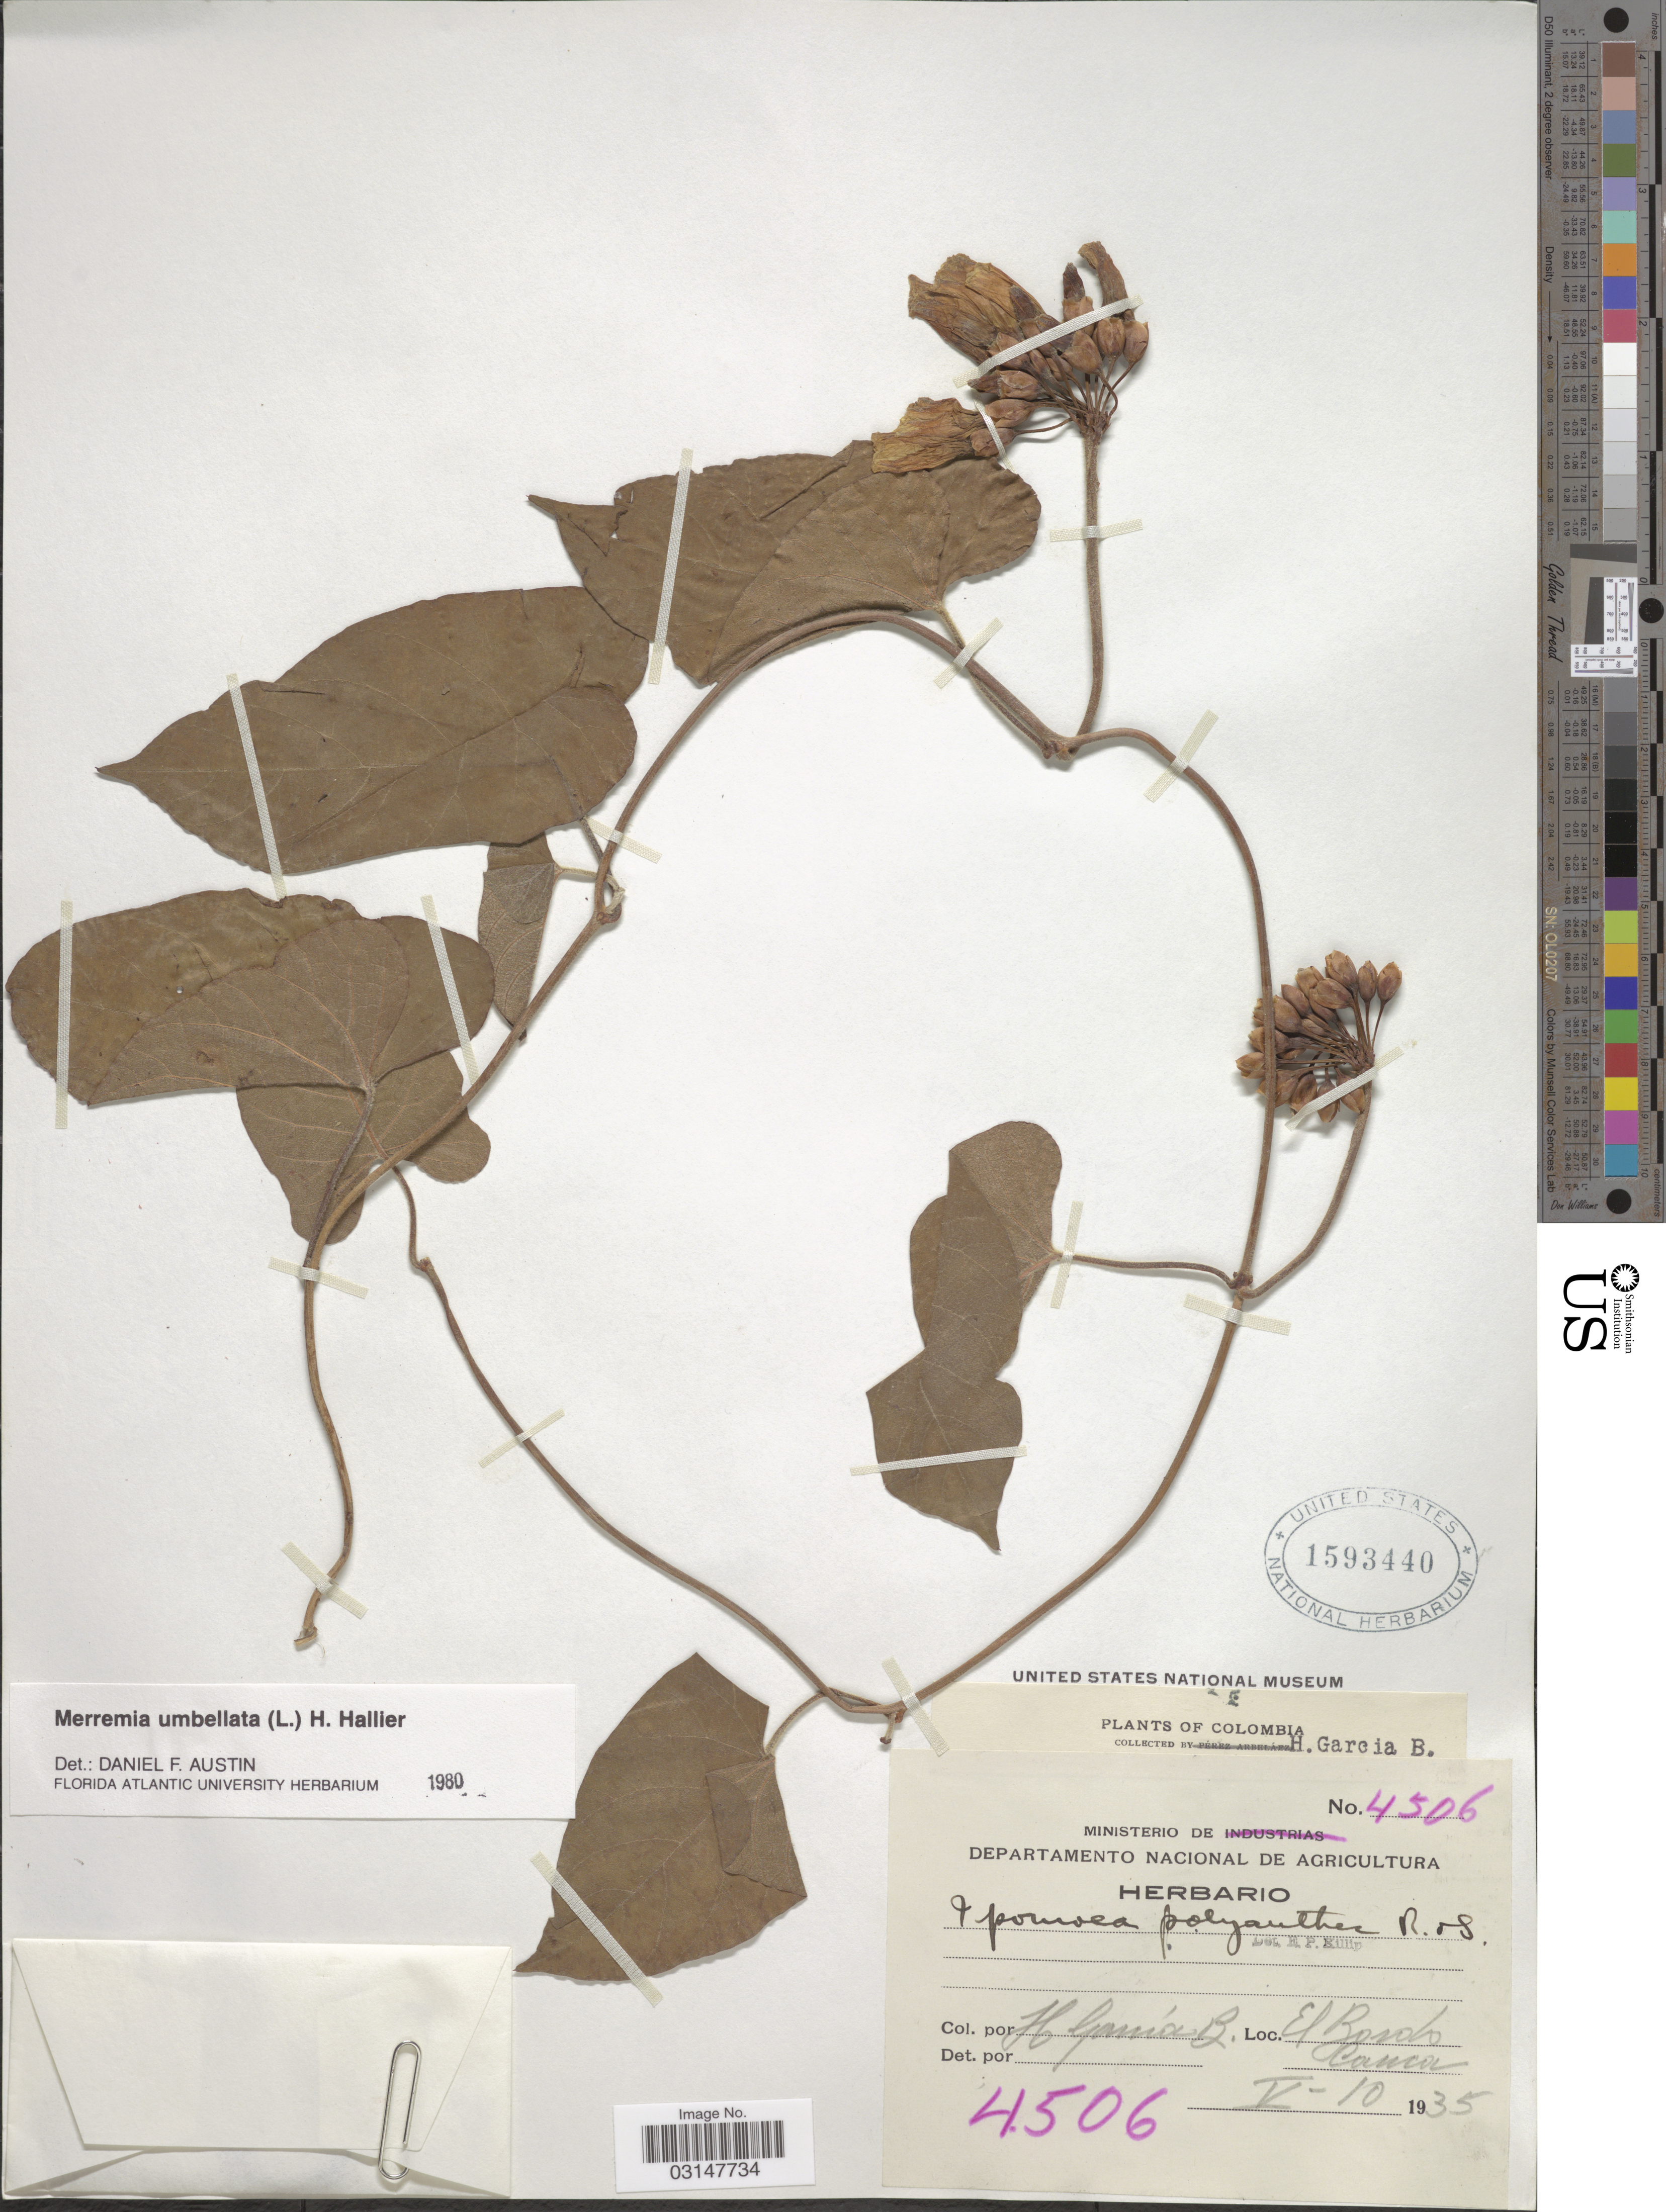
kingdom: Plantae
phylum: Tracheophyta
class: Magnoliopsida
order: Solanales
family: Convolvulaceae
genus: Camonea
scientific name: Camonea umbellata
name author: (L.) A. R. Simões & Staples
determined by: Strong, Mark T., (BOT), Smithsonian Institution - National Museum of Natural History (UNITED STATES)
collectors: H. García B.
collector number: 4506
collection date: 1935-05-10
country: Colombia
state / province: Cauca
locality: El bordo.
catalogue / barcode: US 1593440